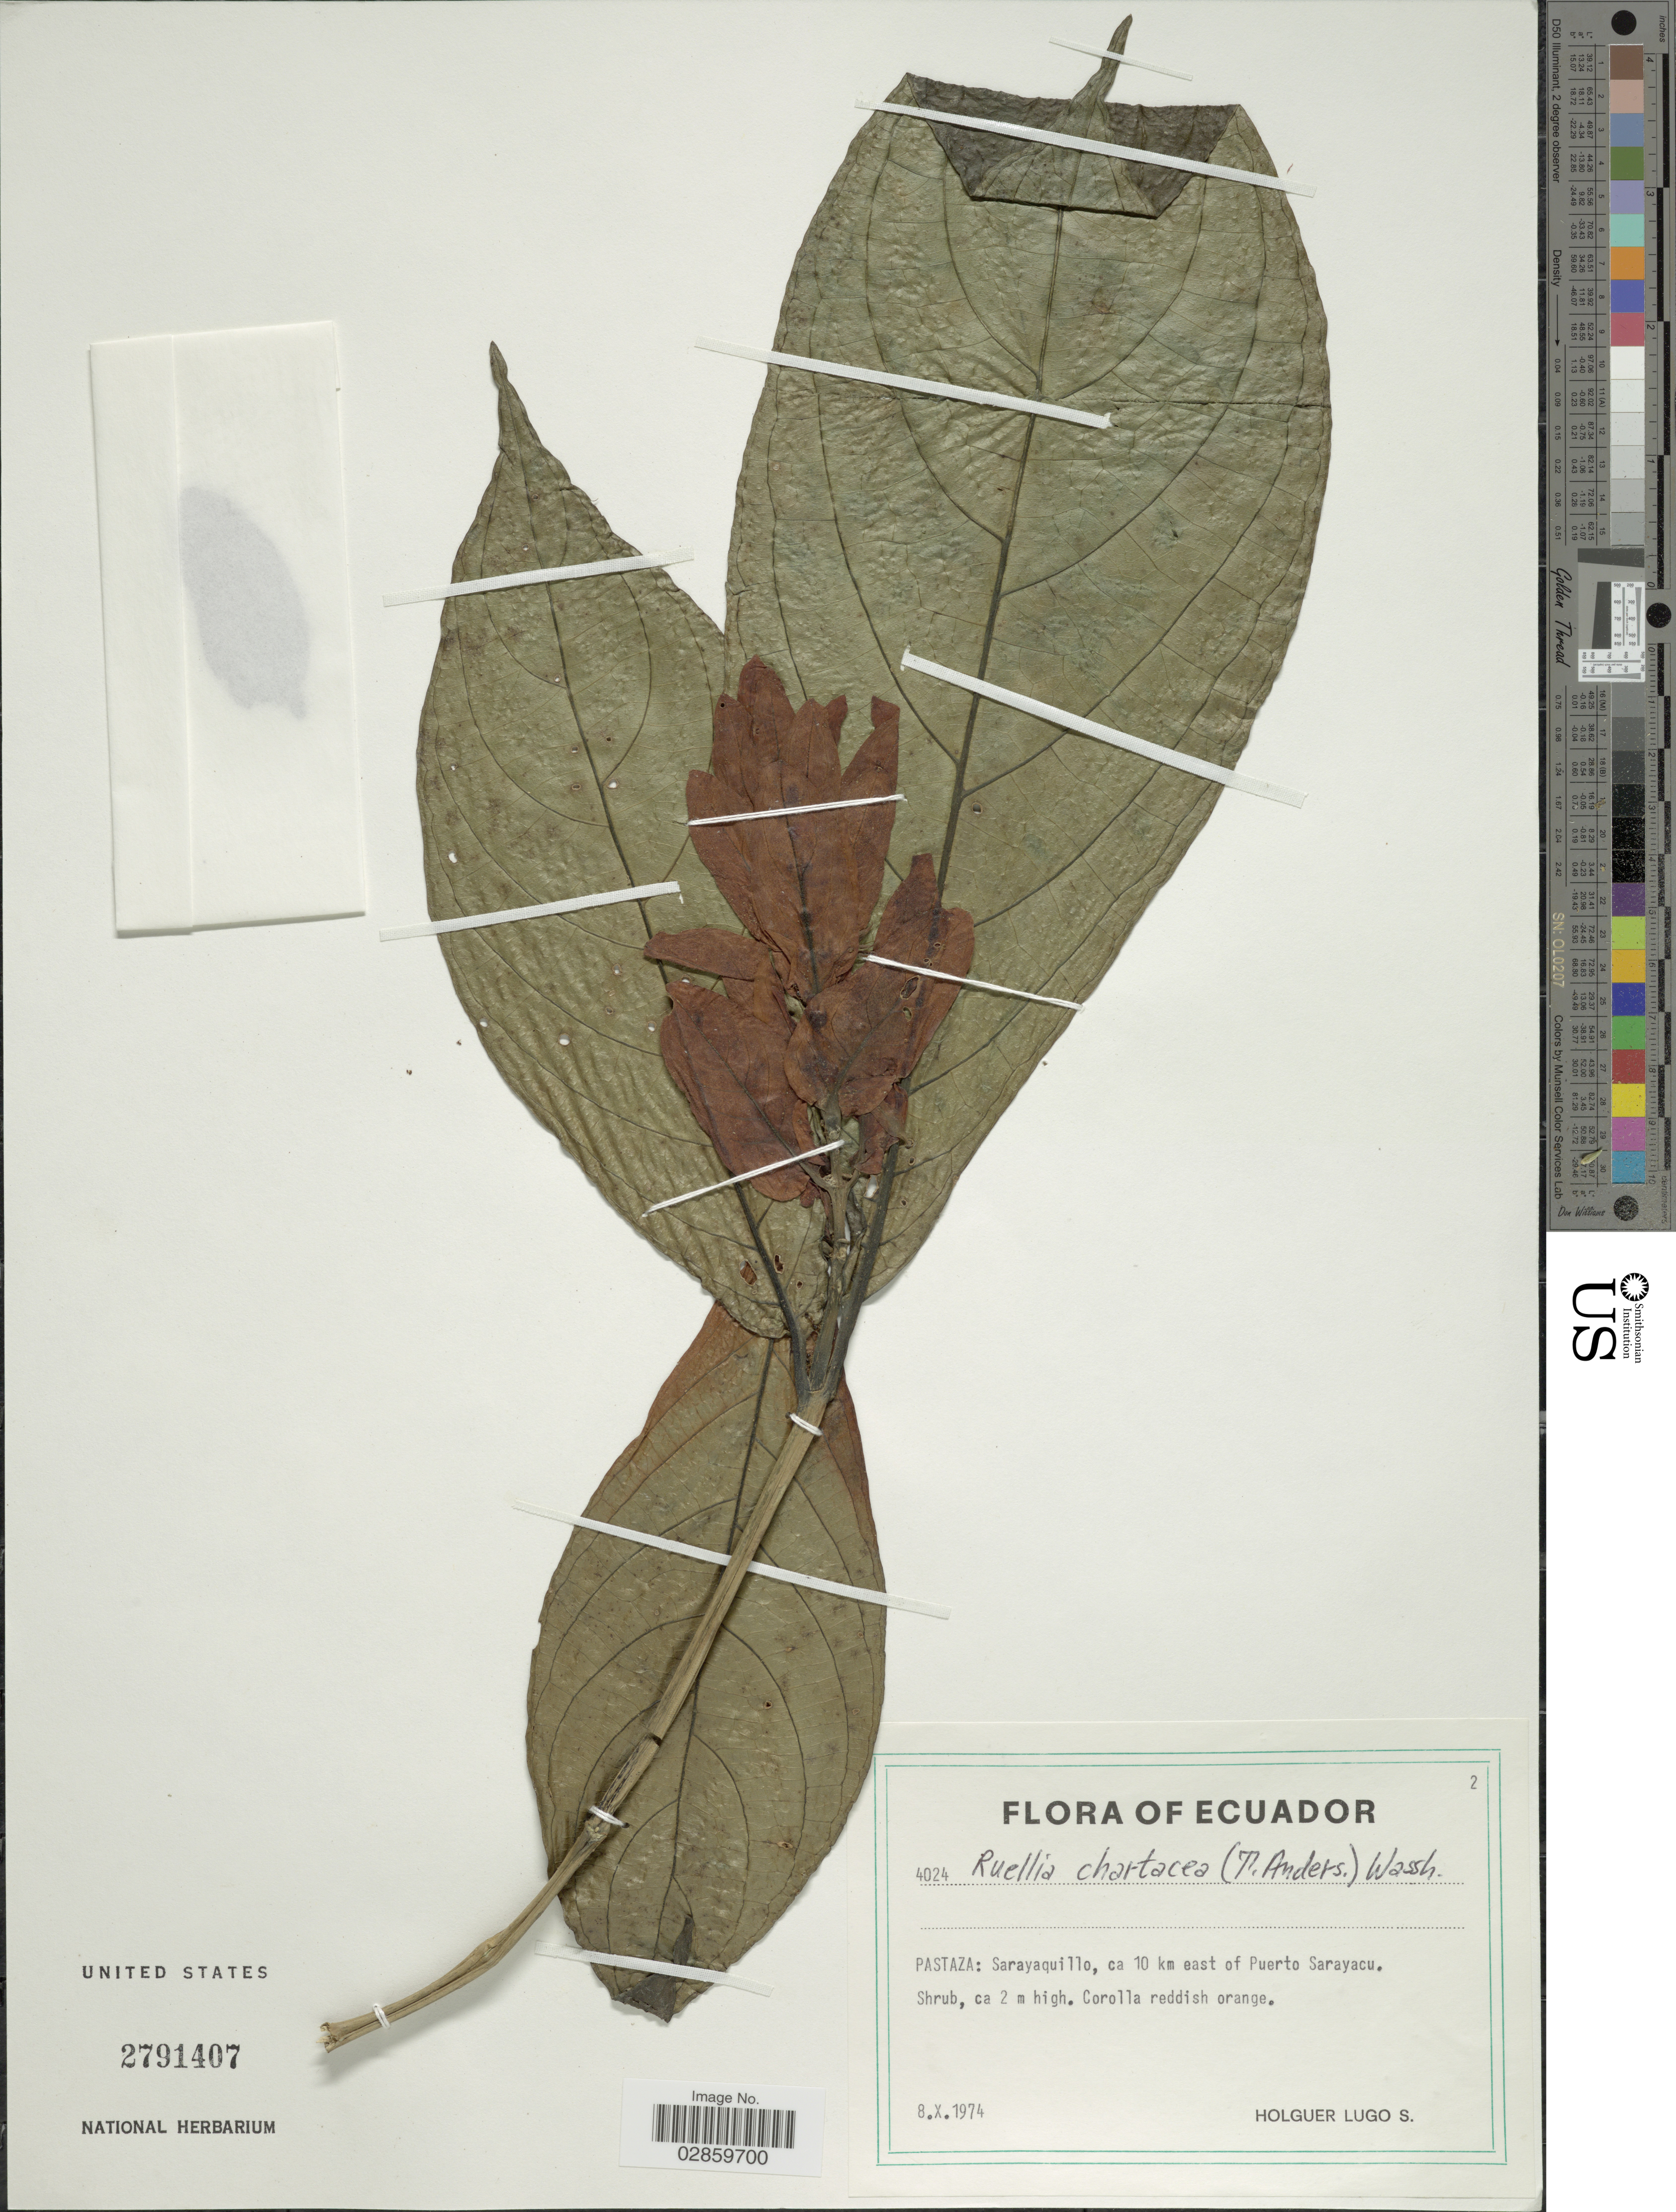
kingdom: Plantae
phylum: Tracheophyta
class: Magnoliopsida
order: Lamiales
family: Acanthaceae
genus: Ruellia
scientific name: Ruellia chartacea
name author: (T. Anderson) Wassh.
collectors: H. Lugo S.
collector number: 4024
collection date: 1974-10-08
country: Ecuador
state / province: Pastaza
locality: Sarayaquillo, ca 10 km east of Puerto Sarayacu.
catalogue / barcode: US 2791407